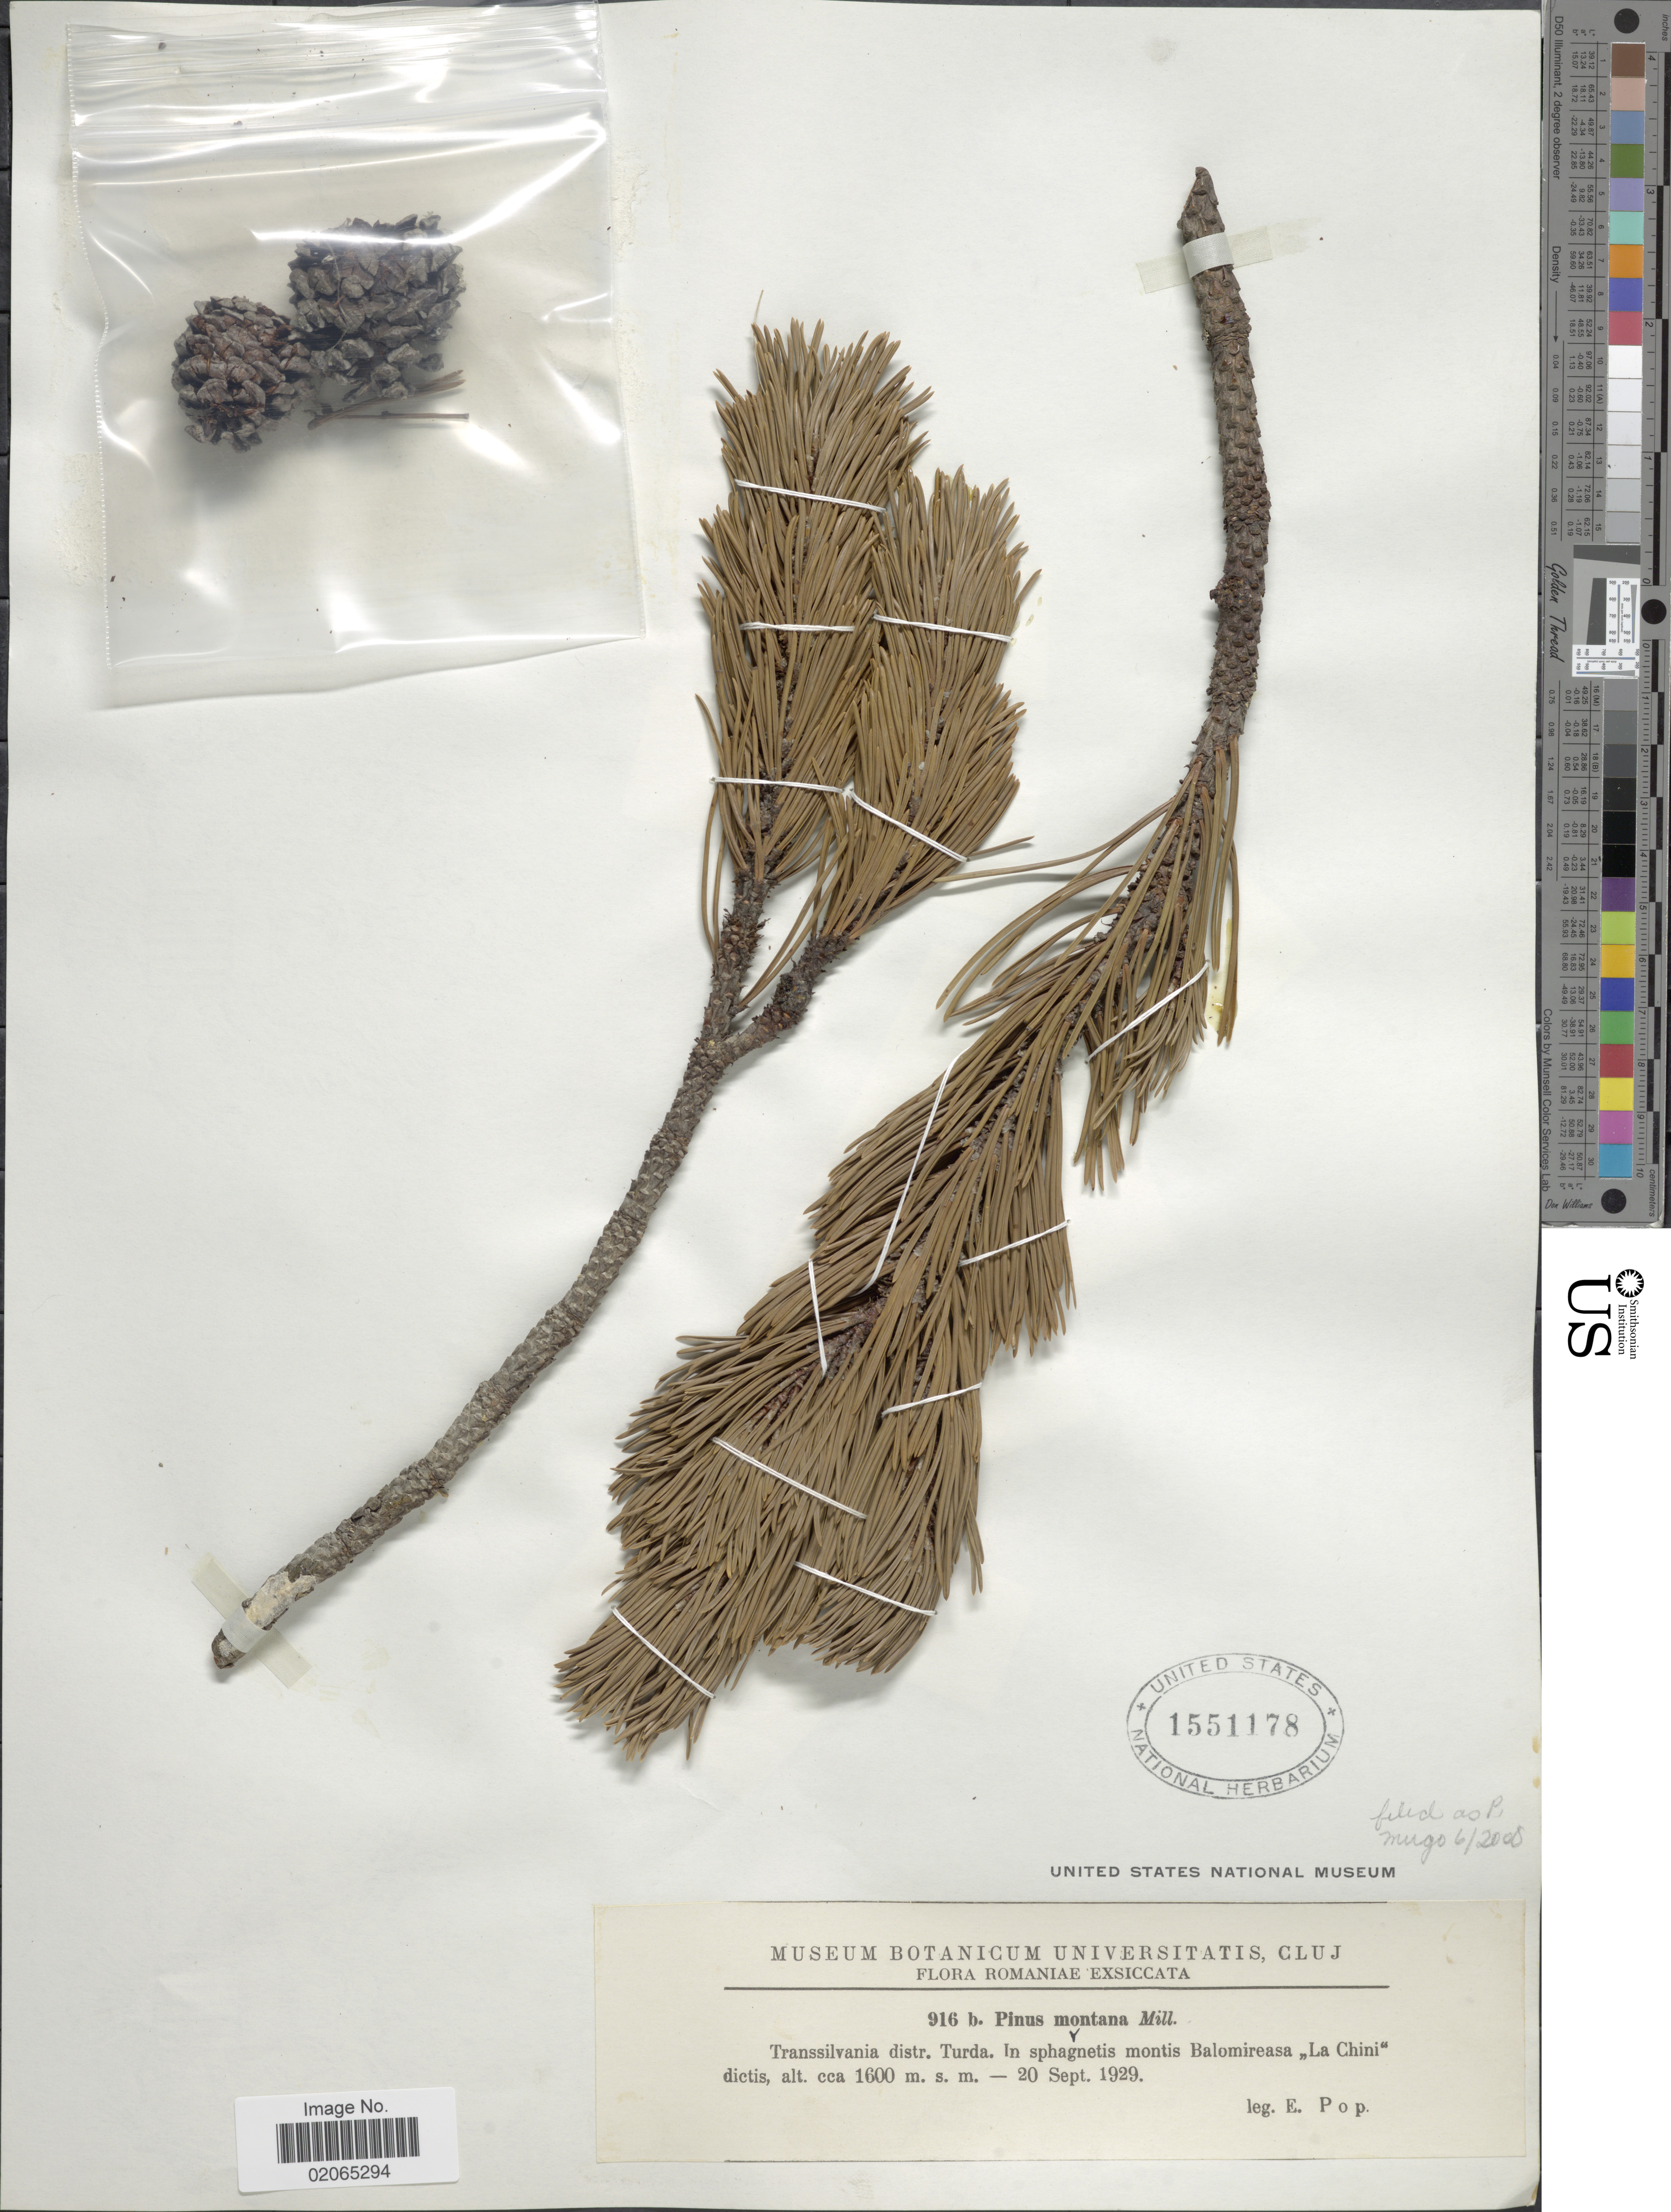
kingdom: Plantae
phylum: Tracheophyta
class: Pinopsida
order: Pinales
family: Pinaceae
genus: Pinus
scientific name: Pinus mugo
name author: Turra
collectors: E. Pop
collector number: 916b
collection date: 1929-09-20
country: Romania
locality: Transsilvania distr. Turda. In sphagnetis montis Balomireasa La Chini dictis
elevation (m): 1600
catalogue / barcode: US 1551178